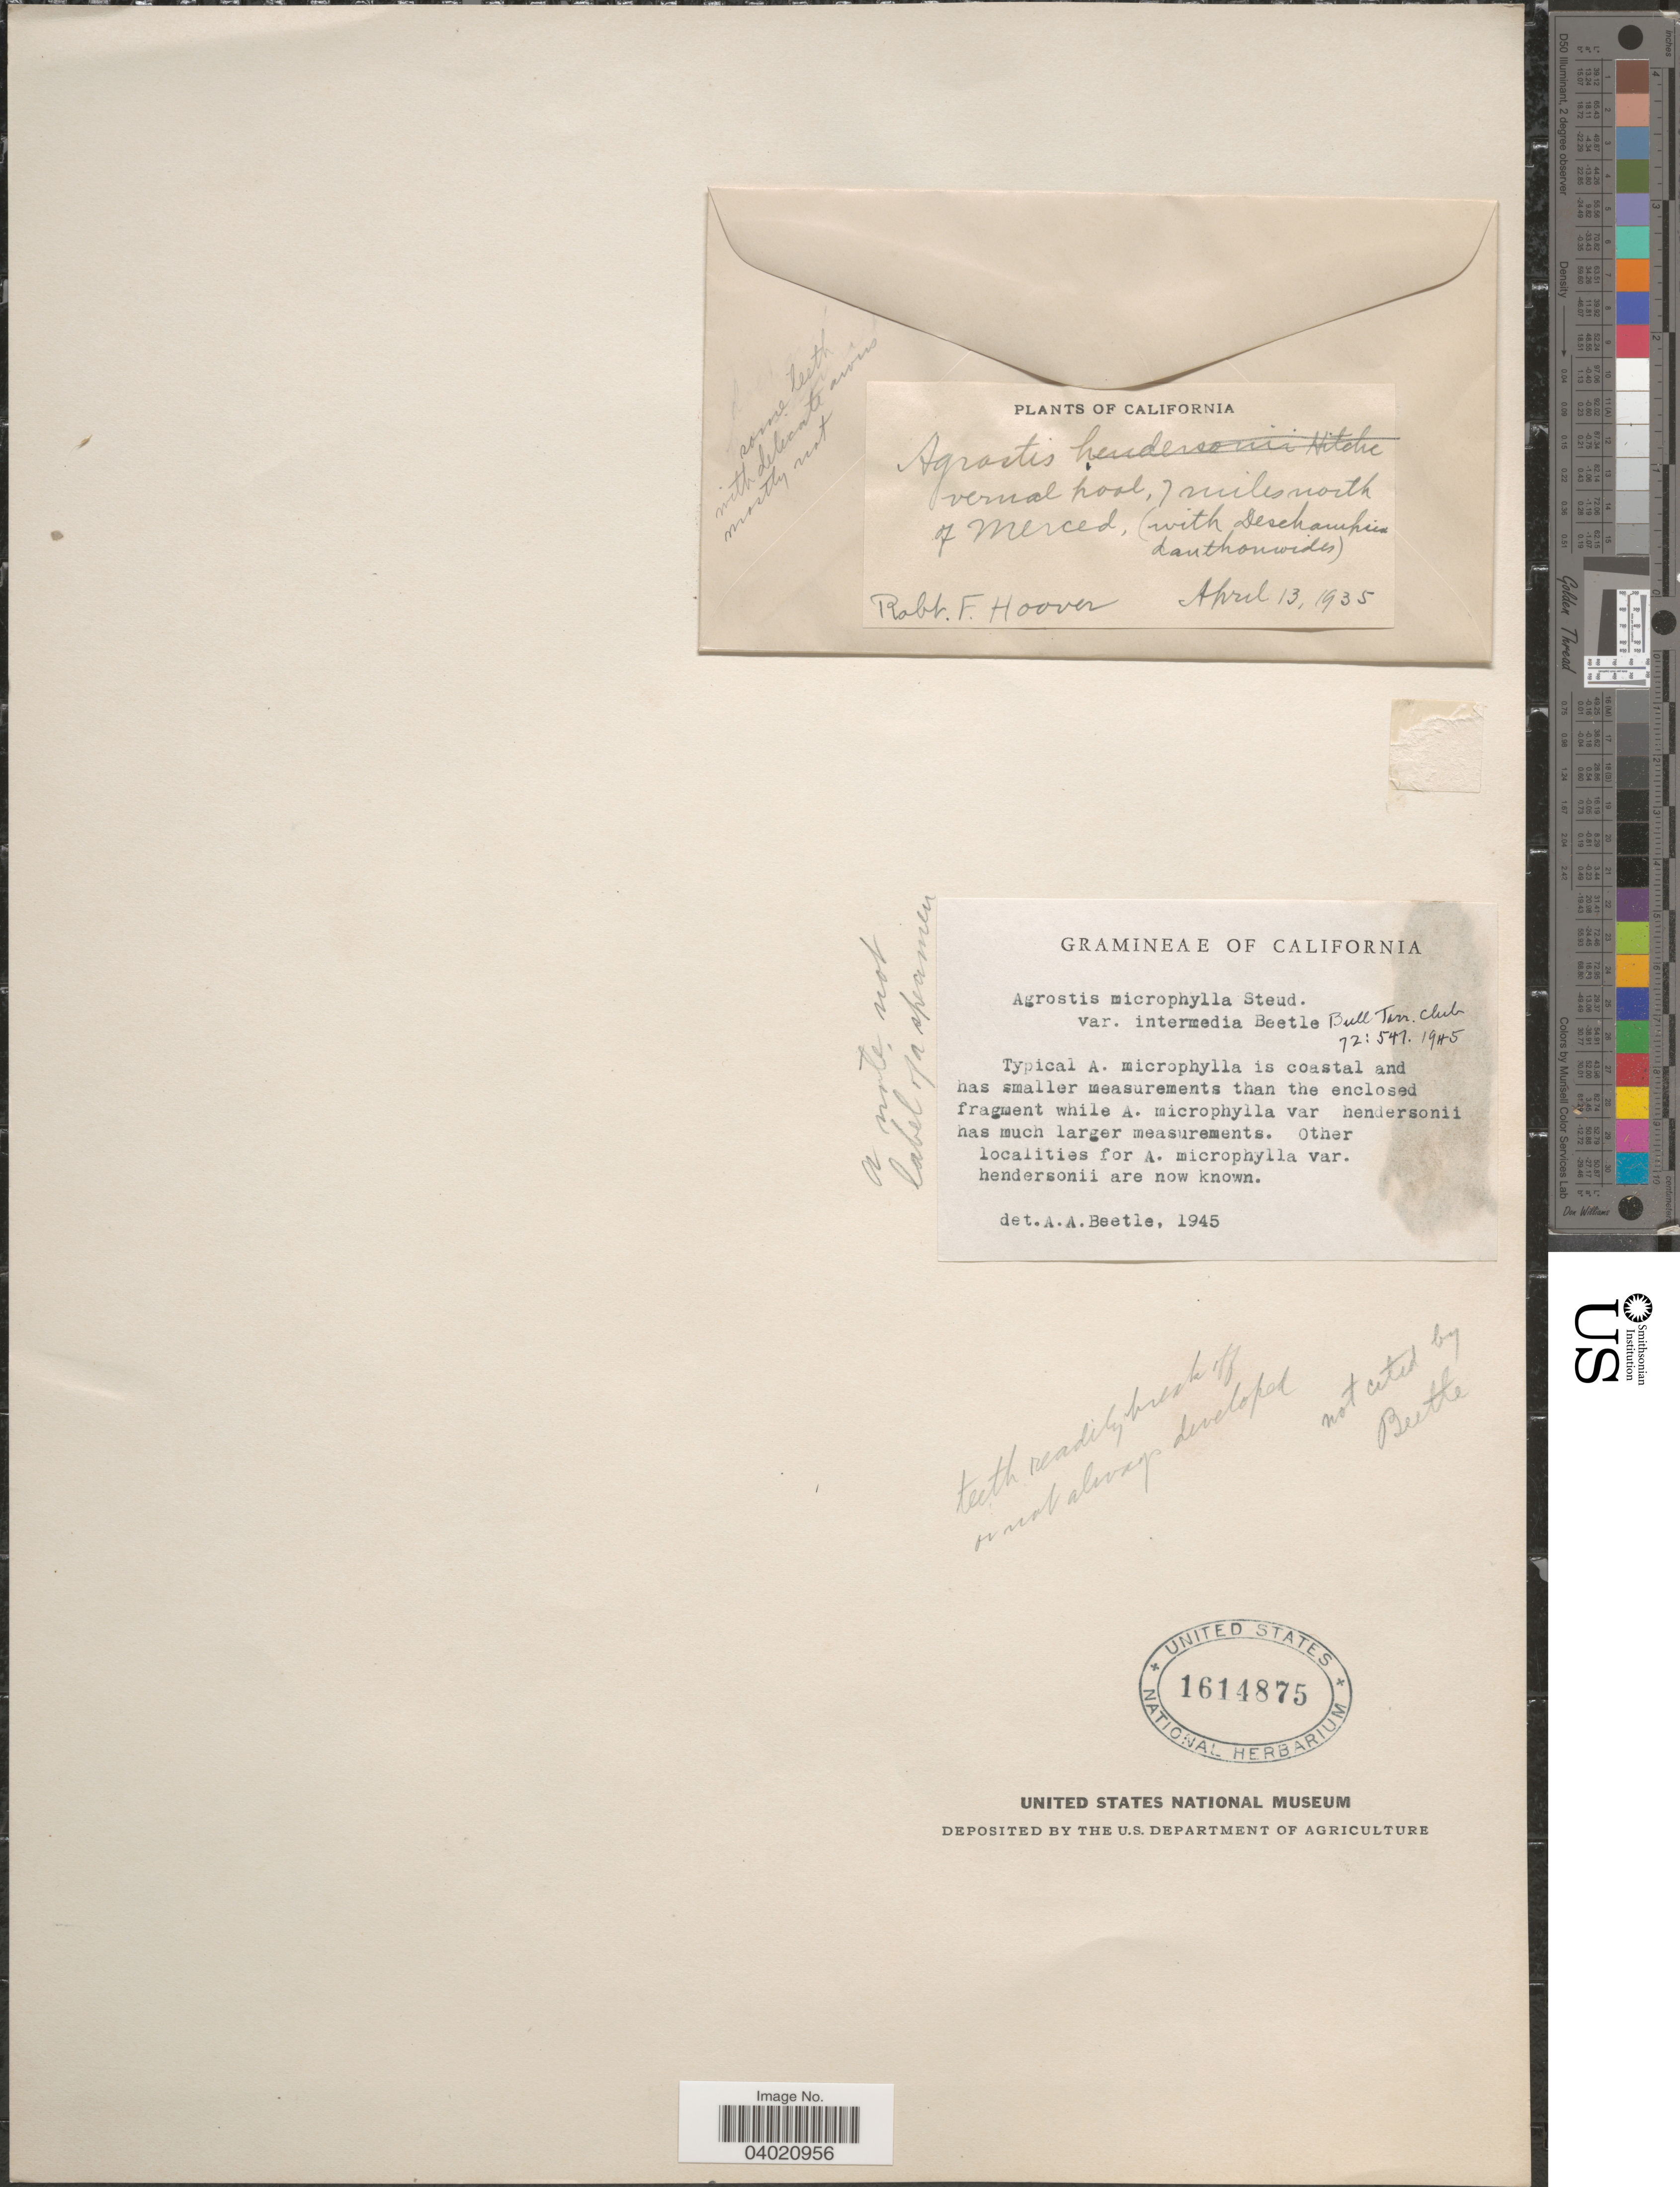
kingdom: Plantae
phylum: Tracheophyta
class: Liliopsida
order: Poales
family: Poaceae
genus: Agrostis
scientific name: Agrostis microphylla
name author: Steud.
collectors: R. F. Hoover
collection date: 1935-04-13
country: United States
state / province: California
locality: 7 miles north of Merced.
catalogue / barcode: US 1614875